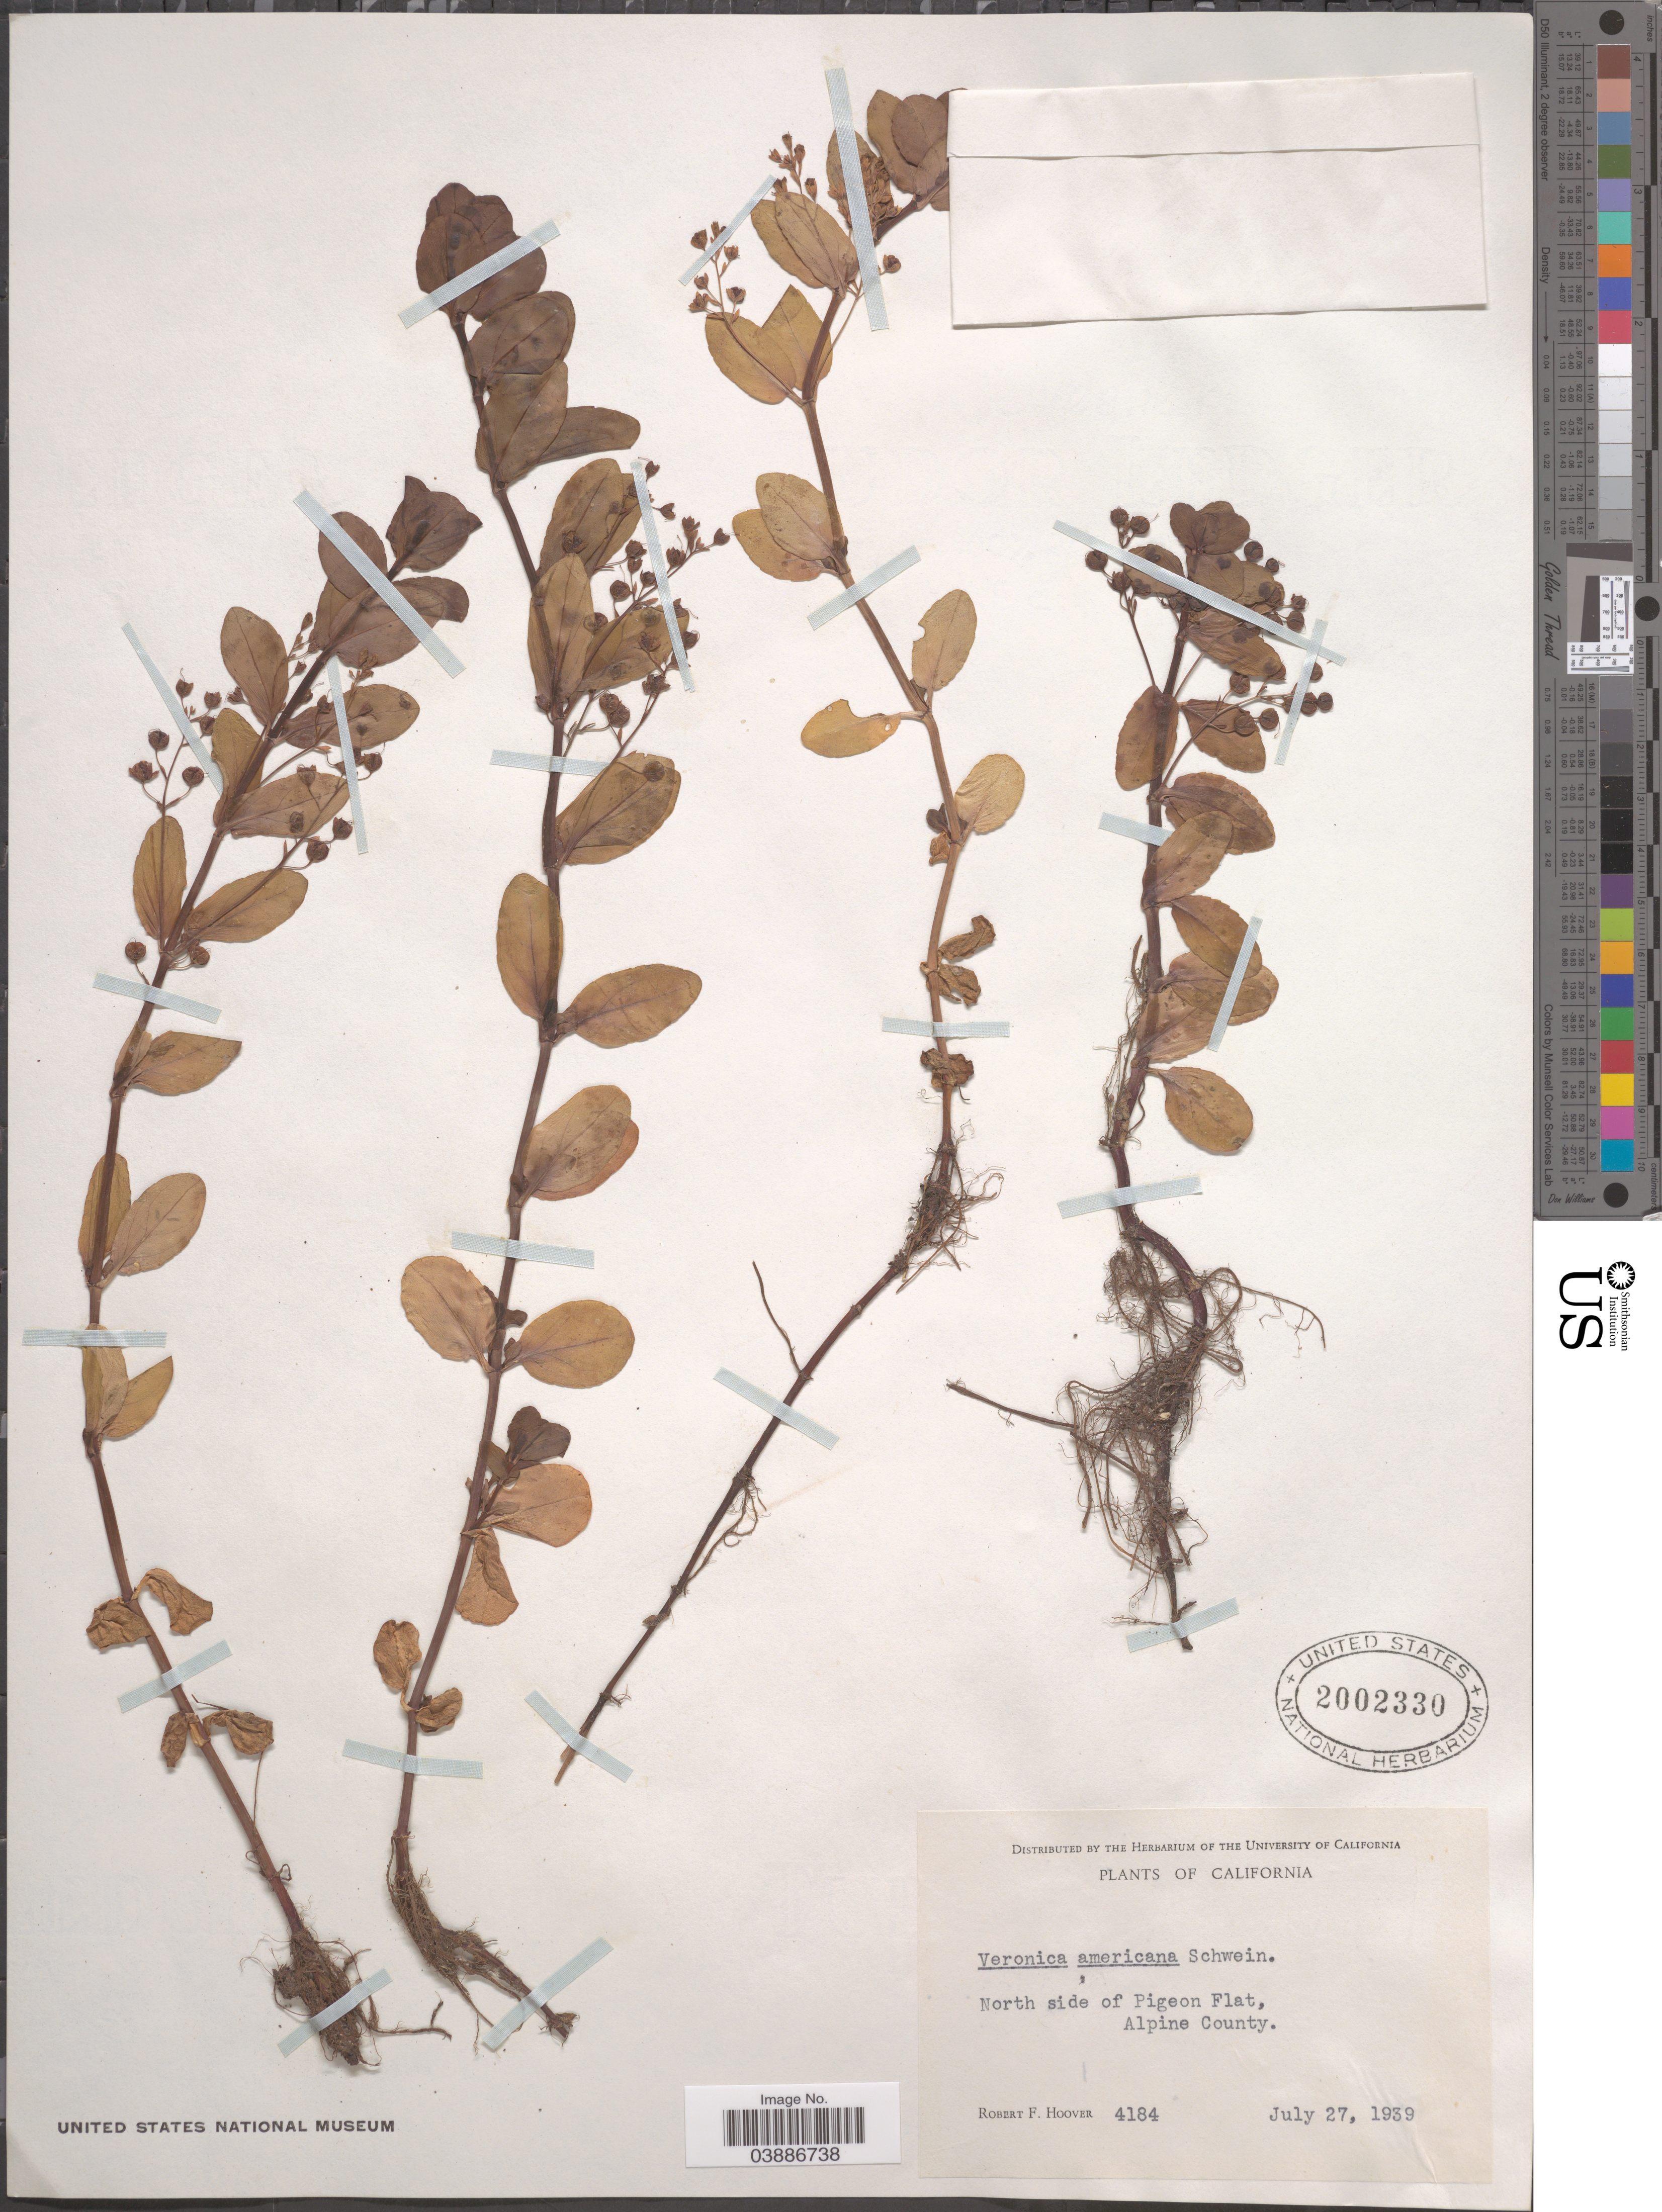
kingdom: Plantae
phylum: Tracheophyta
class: Magnoliopsida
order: Lamiales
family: Plantaginaceae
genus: Veronica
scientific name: Veronica americana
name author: Schwein. ex Benth.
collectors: R. F. Hoover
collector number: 4184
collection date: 1939-07-27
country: United States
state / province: California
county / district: Alpine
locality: North side of Pigeon Flat, Alpine County.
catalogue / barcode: US 2002330